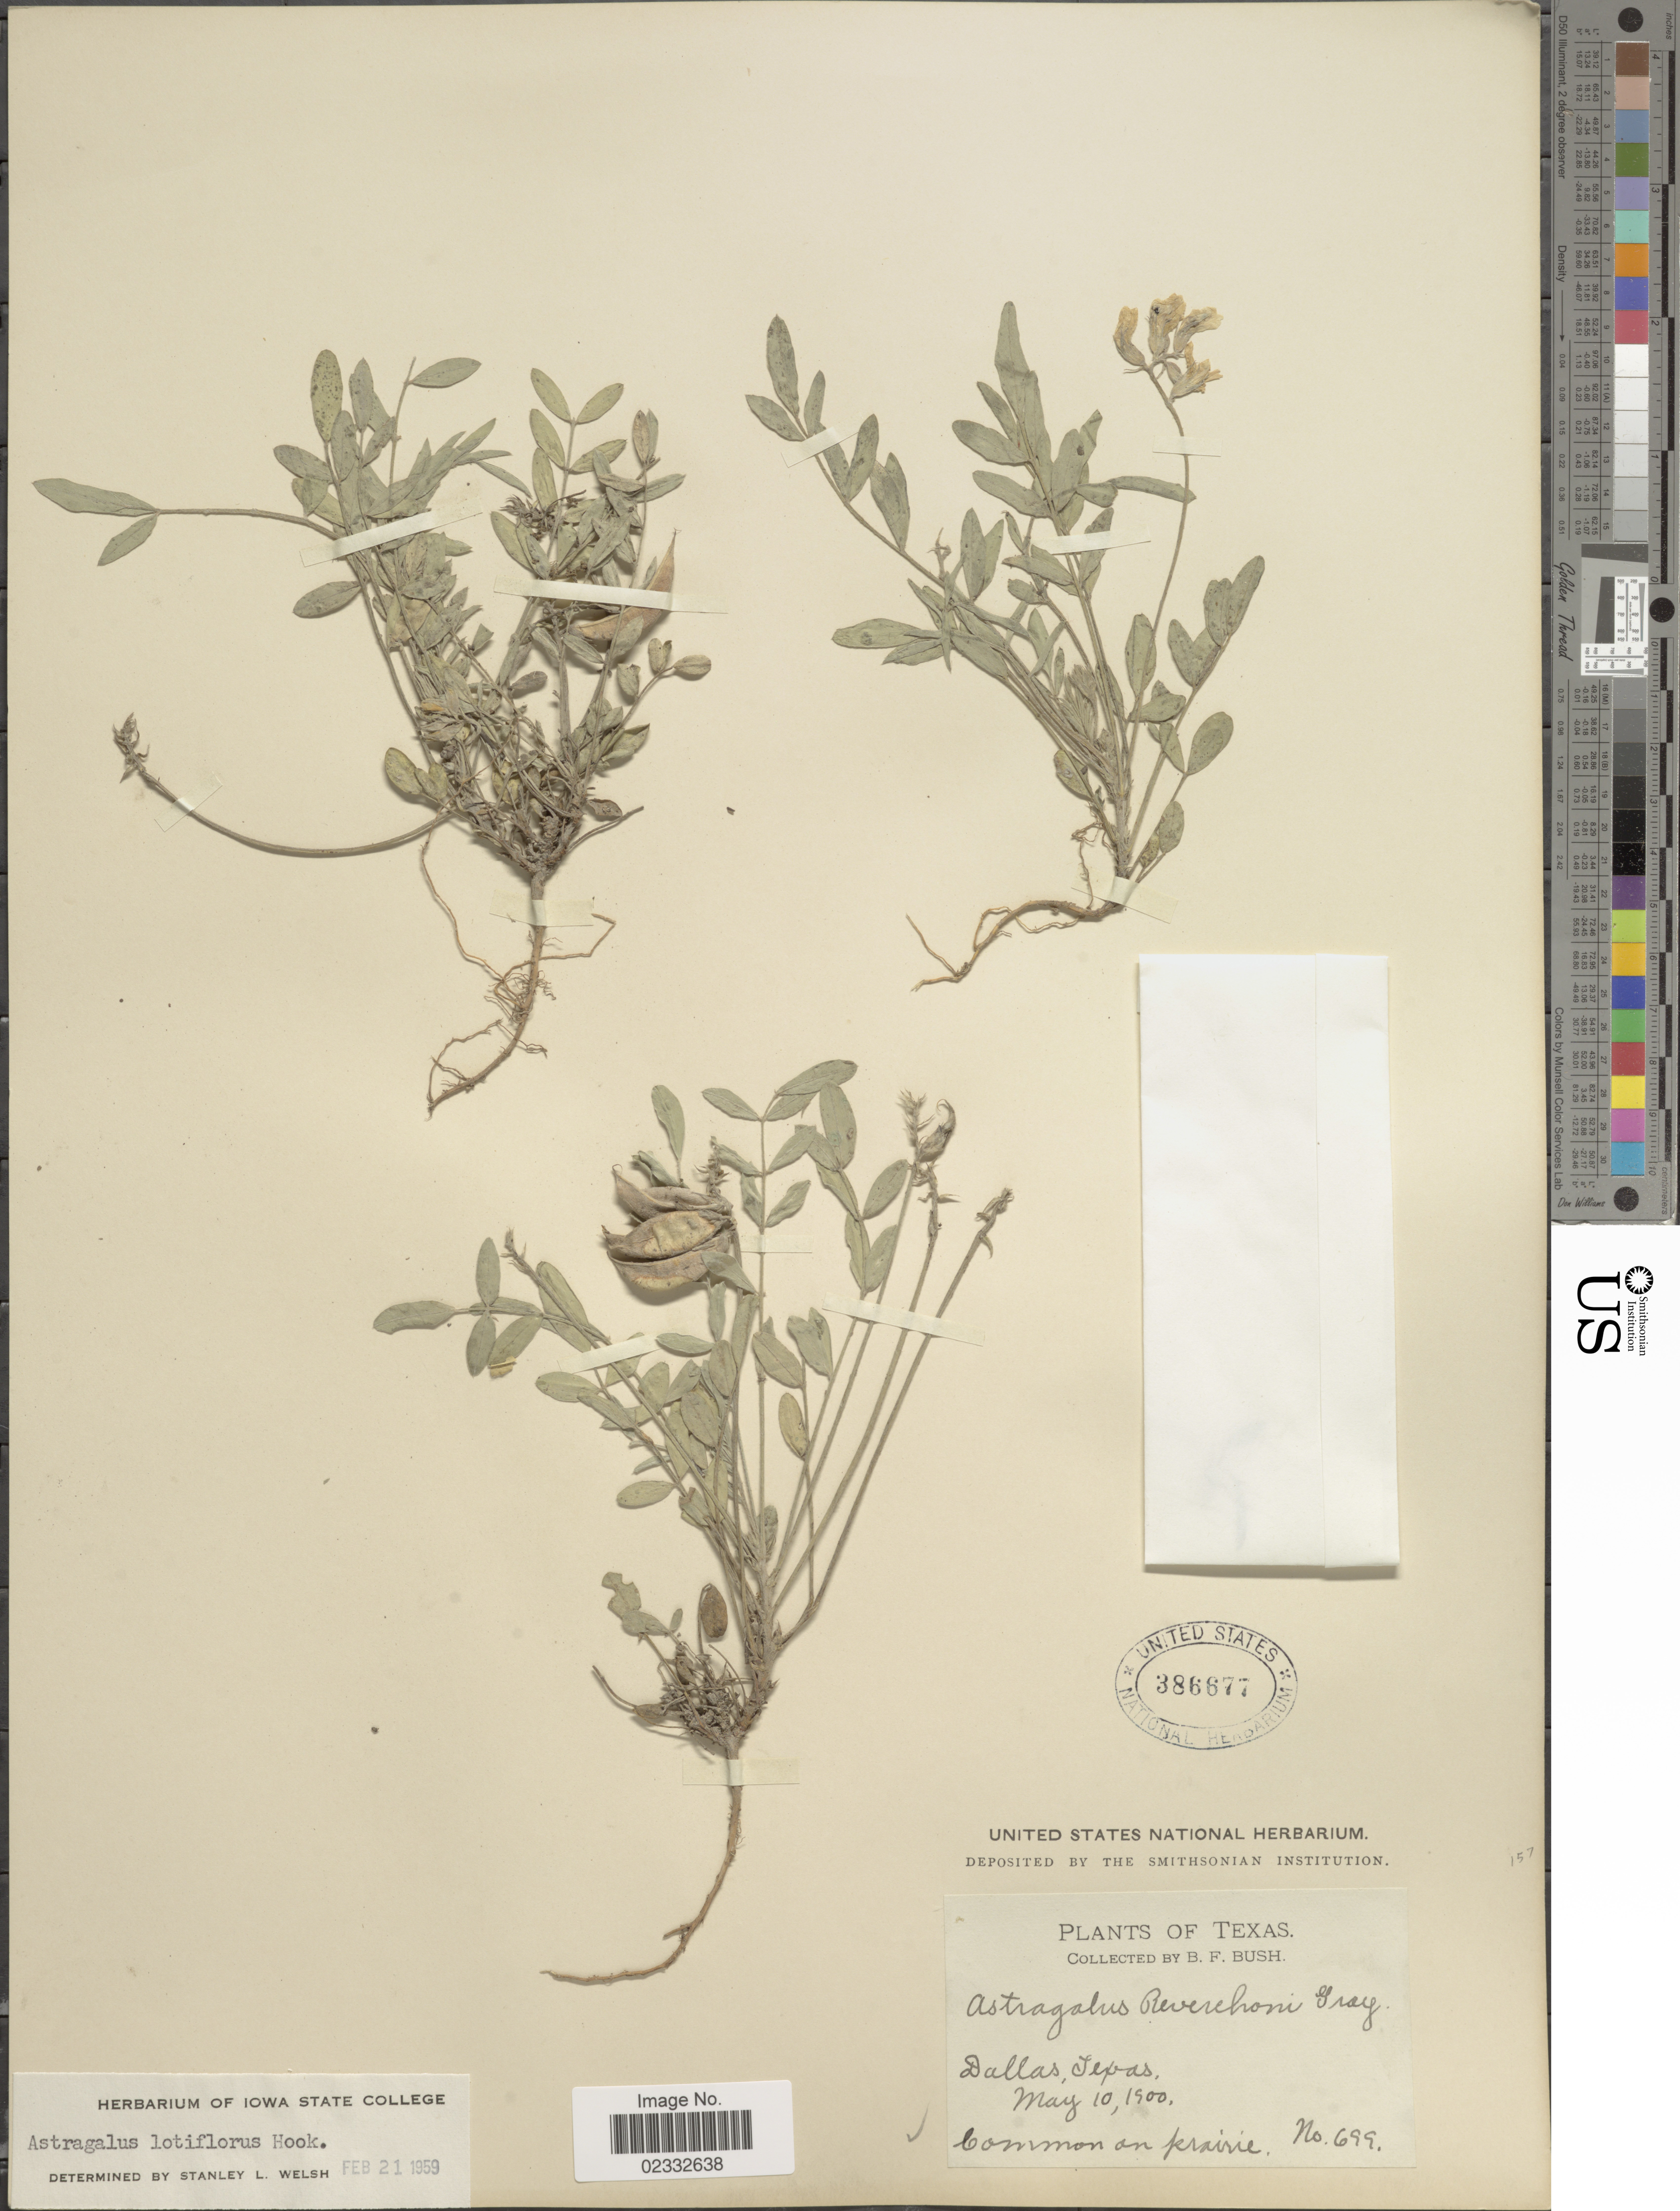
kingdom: Plantae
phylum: Tracheophyta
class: Magnoliopsida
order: Fabales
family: Fabaceae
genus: Astragalus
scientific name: Astragalus lotiflorus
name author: Hook.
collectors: B. F. Bush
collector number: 699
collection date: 1900-05-10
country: United States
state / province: Texas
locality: Dallas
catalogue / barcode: US 386677